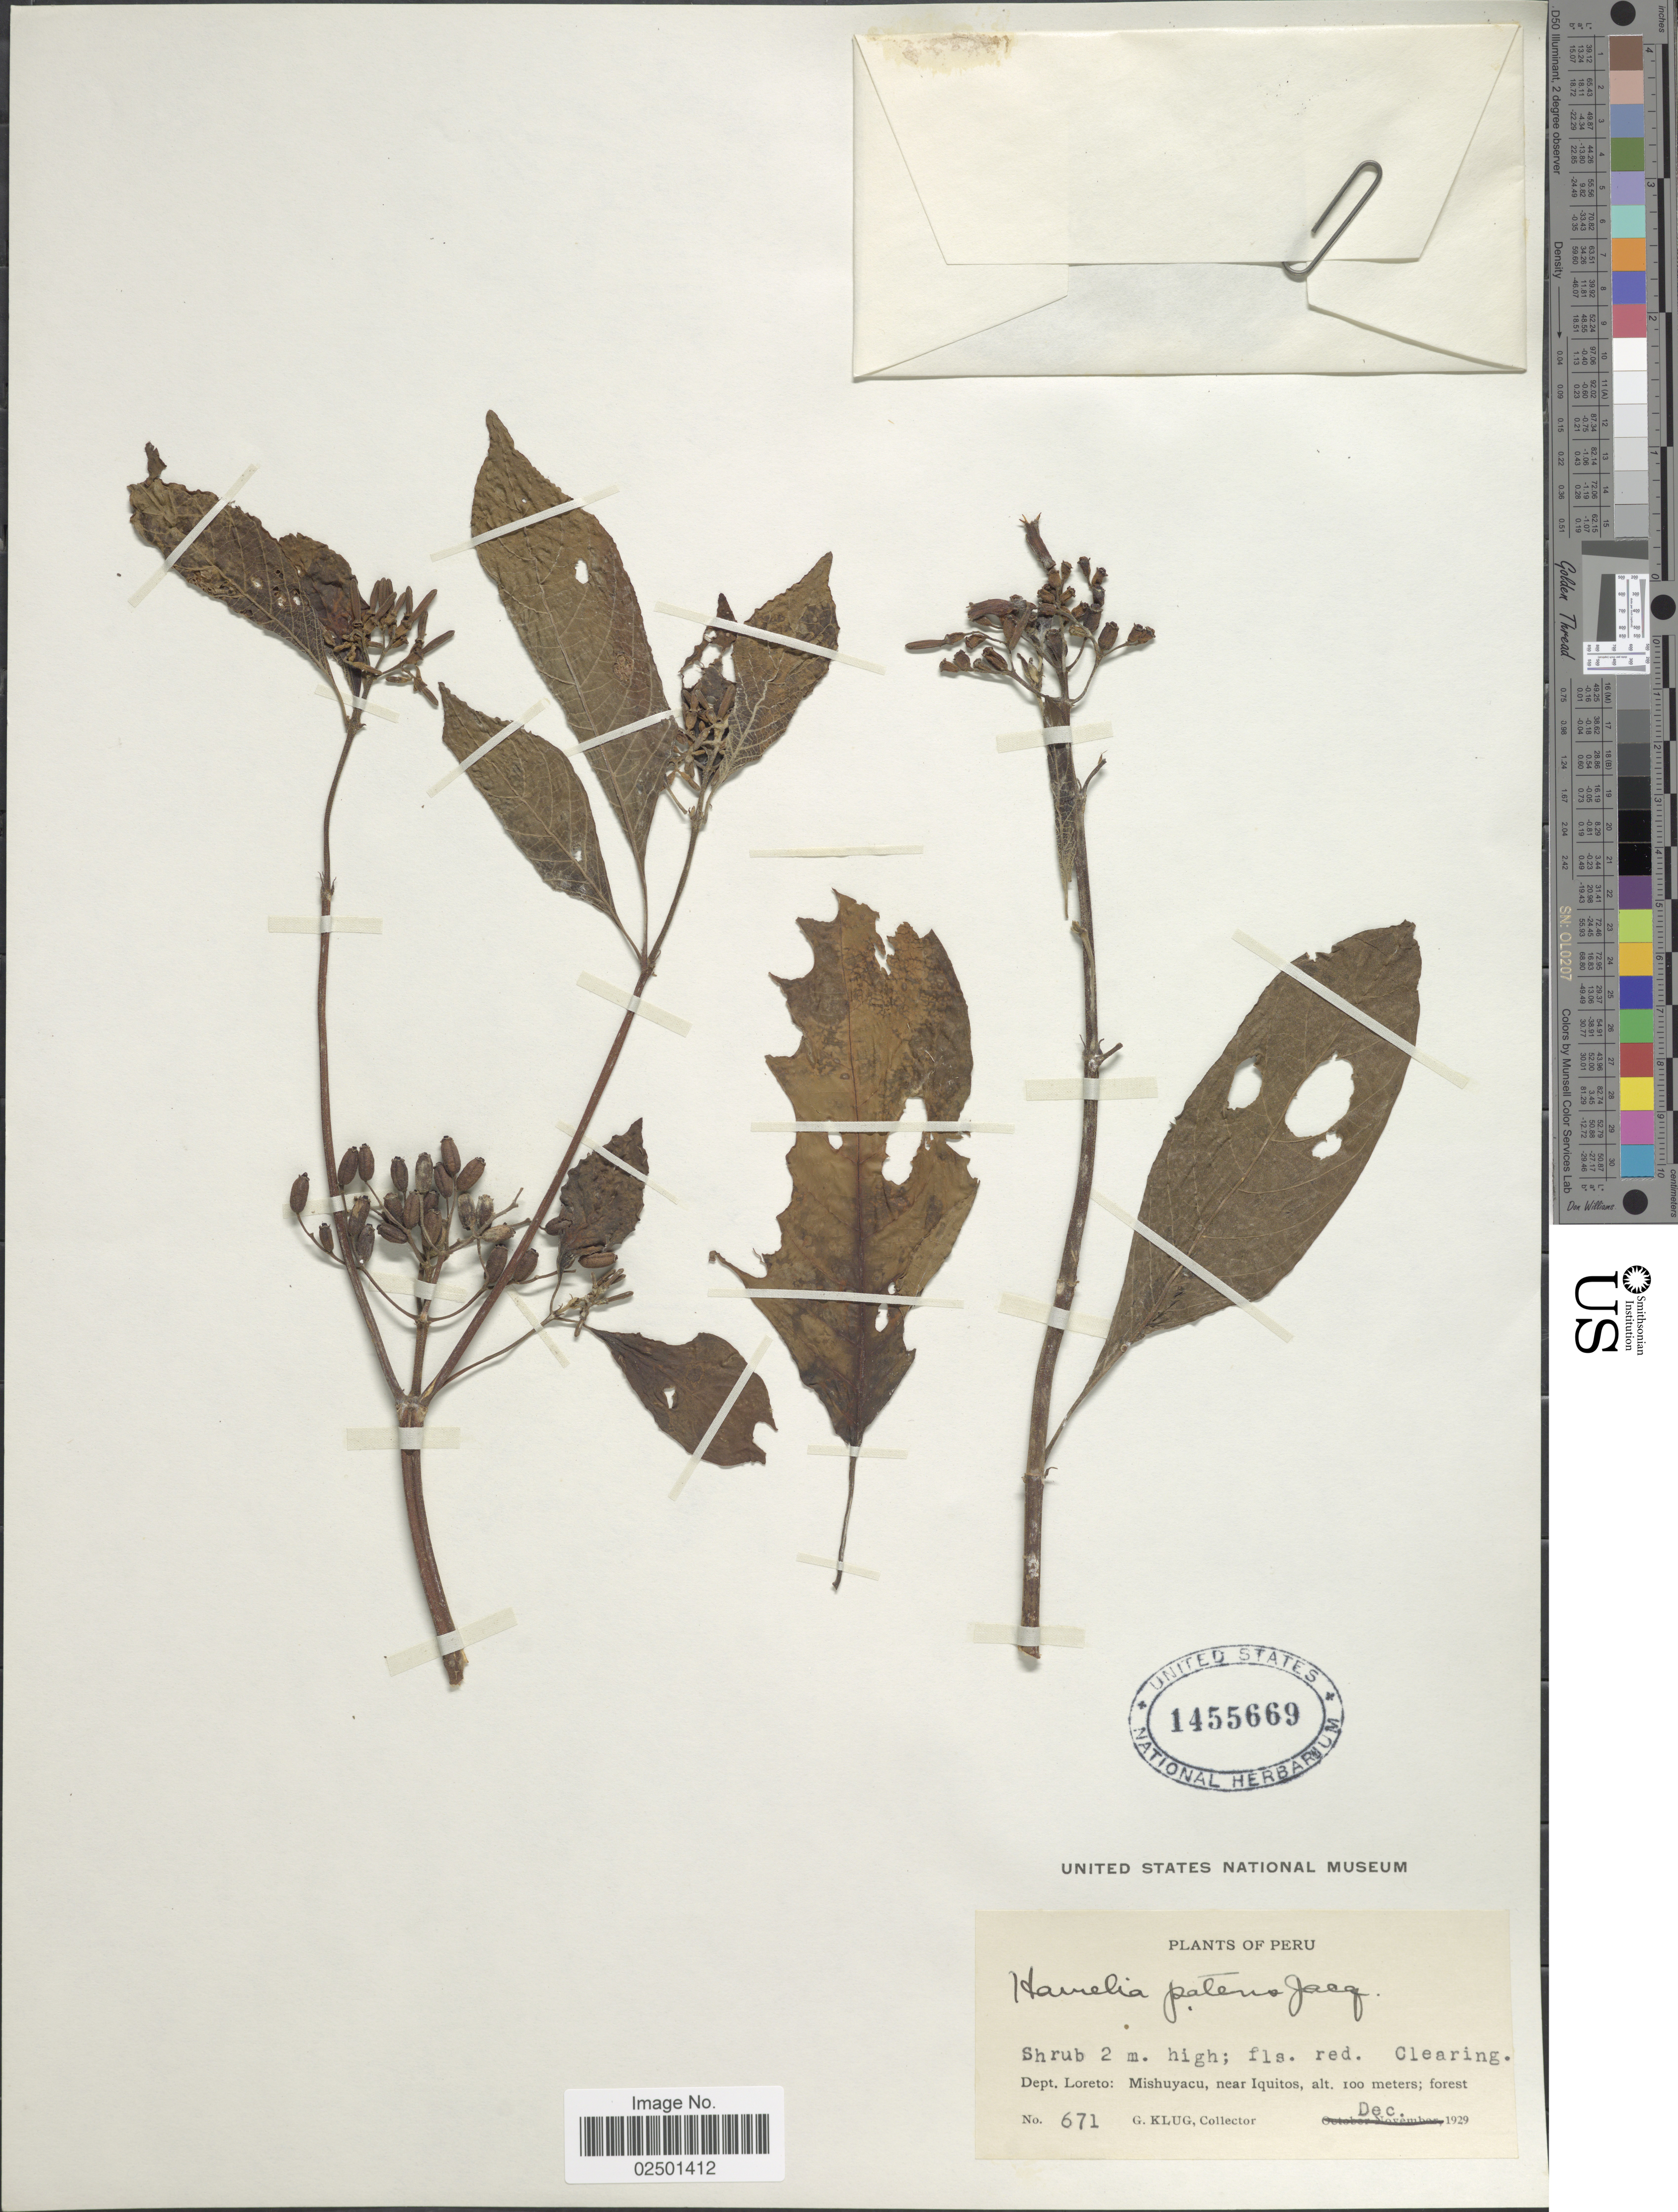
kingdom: Plantae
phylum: Tracheophyta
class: Magnoliopsida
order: Gentianales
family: Rubiaceae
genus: Hamelia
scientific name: Hamelia patens var. patens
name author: Jacq.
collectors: G. Klug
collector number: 671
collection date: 1929-12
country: Peru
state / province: Loreto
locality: Dept. Loreto: Mishuyacu, near Iquitos.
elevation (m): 100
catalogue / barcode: US 1455669